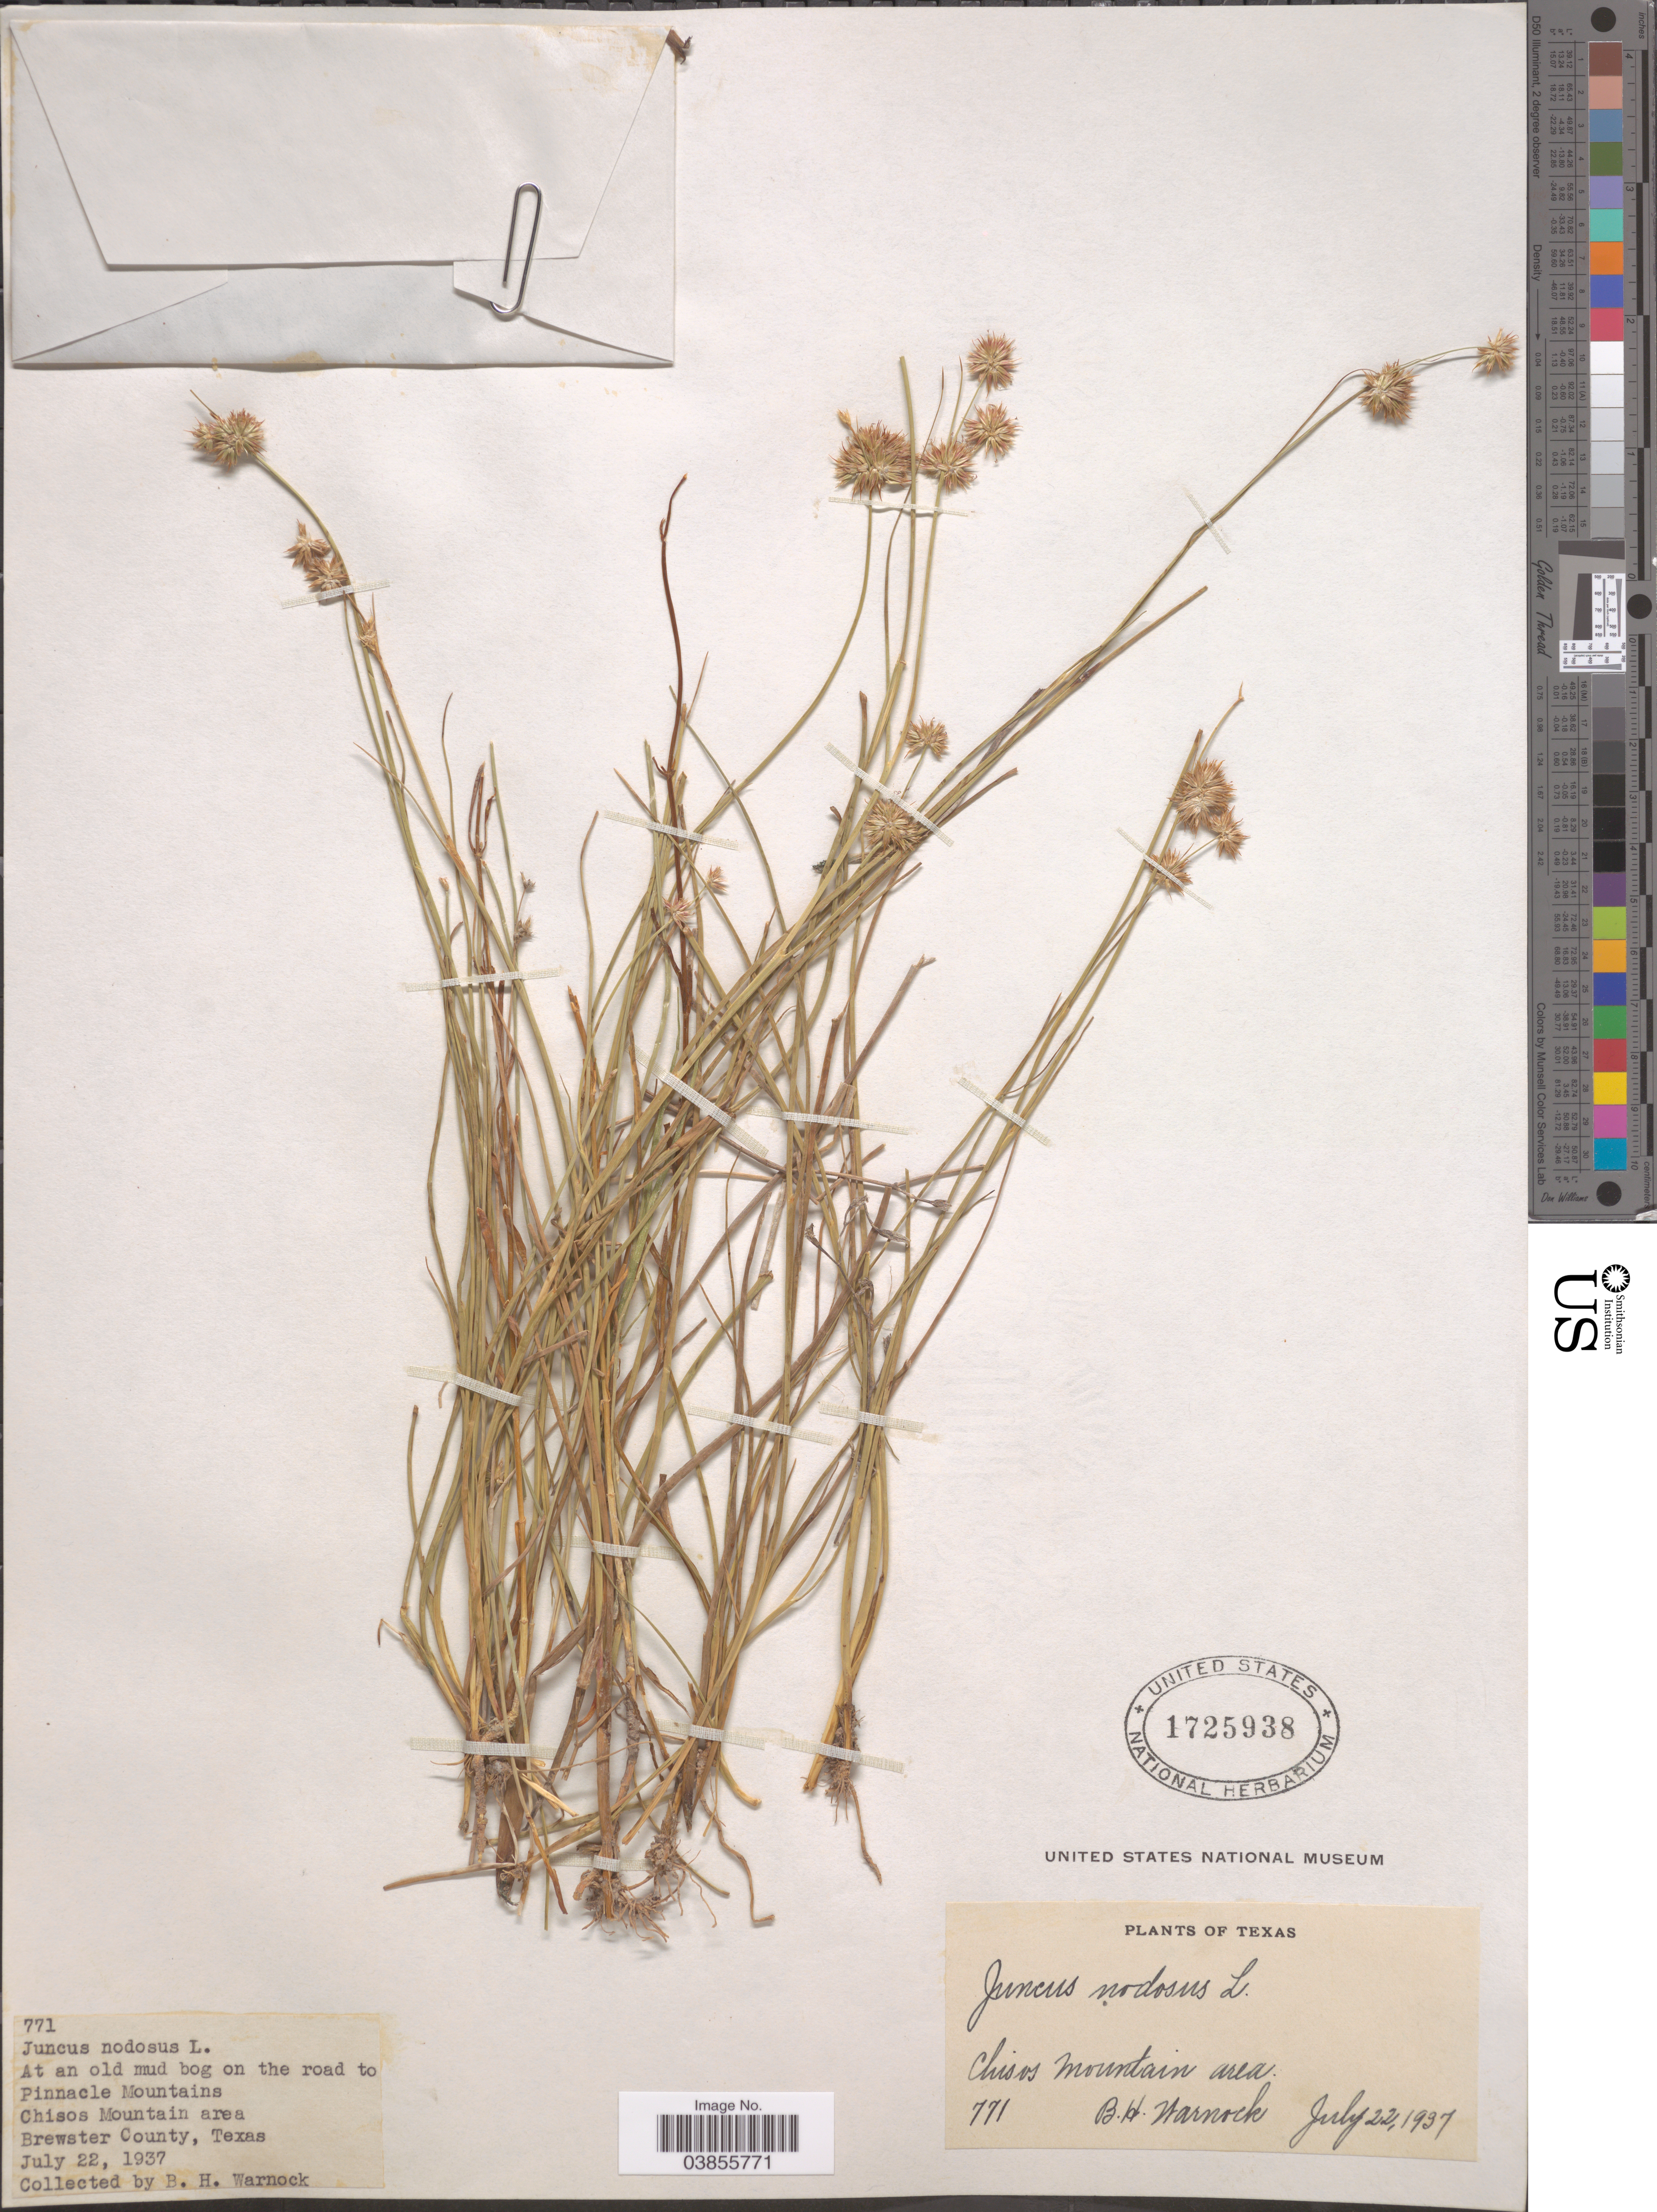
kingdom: Plantae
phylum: Tracheophyta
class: Liliopsida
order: Poales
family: Juncaceae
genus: Juncus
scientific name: Juncus nodosus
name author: L.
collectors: B. H. Warnock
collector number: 771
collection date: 1937-07-22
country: United States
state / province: Texas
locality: At and old mud bog on the road to Pinnacle Mountains. Chisos Mountain area, Brewster County.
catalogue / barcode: US 1725938